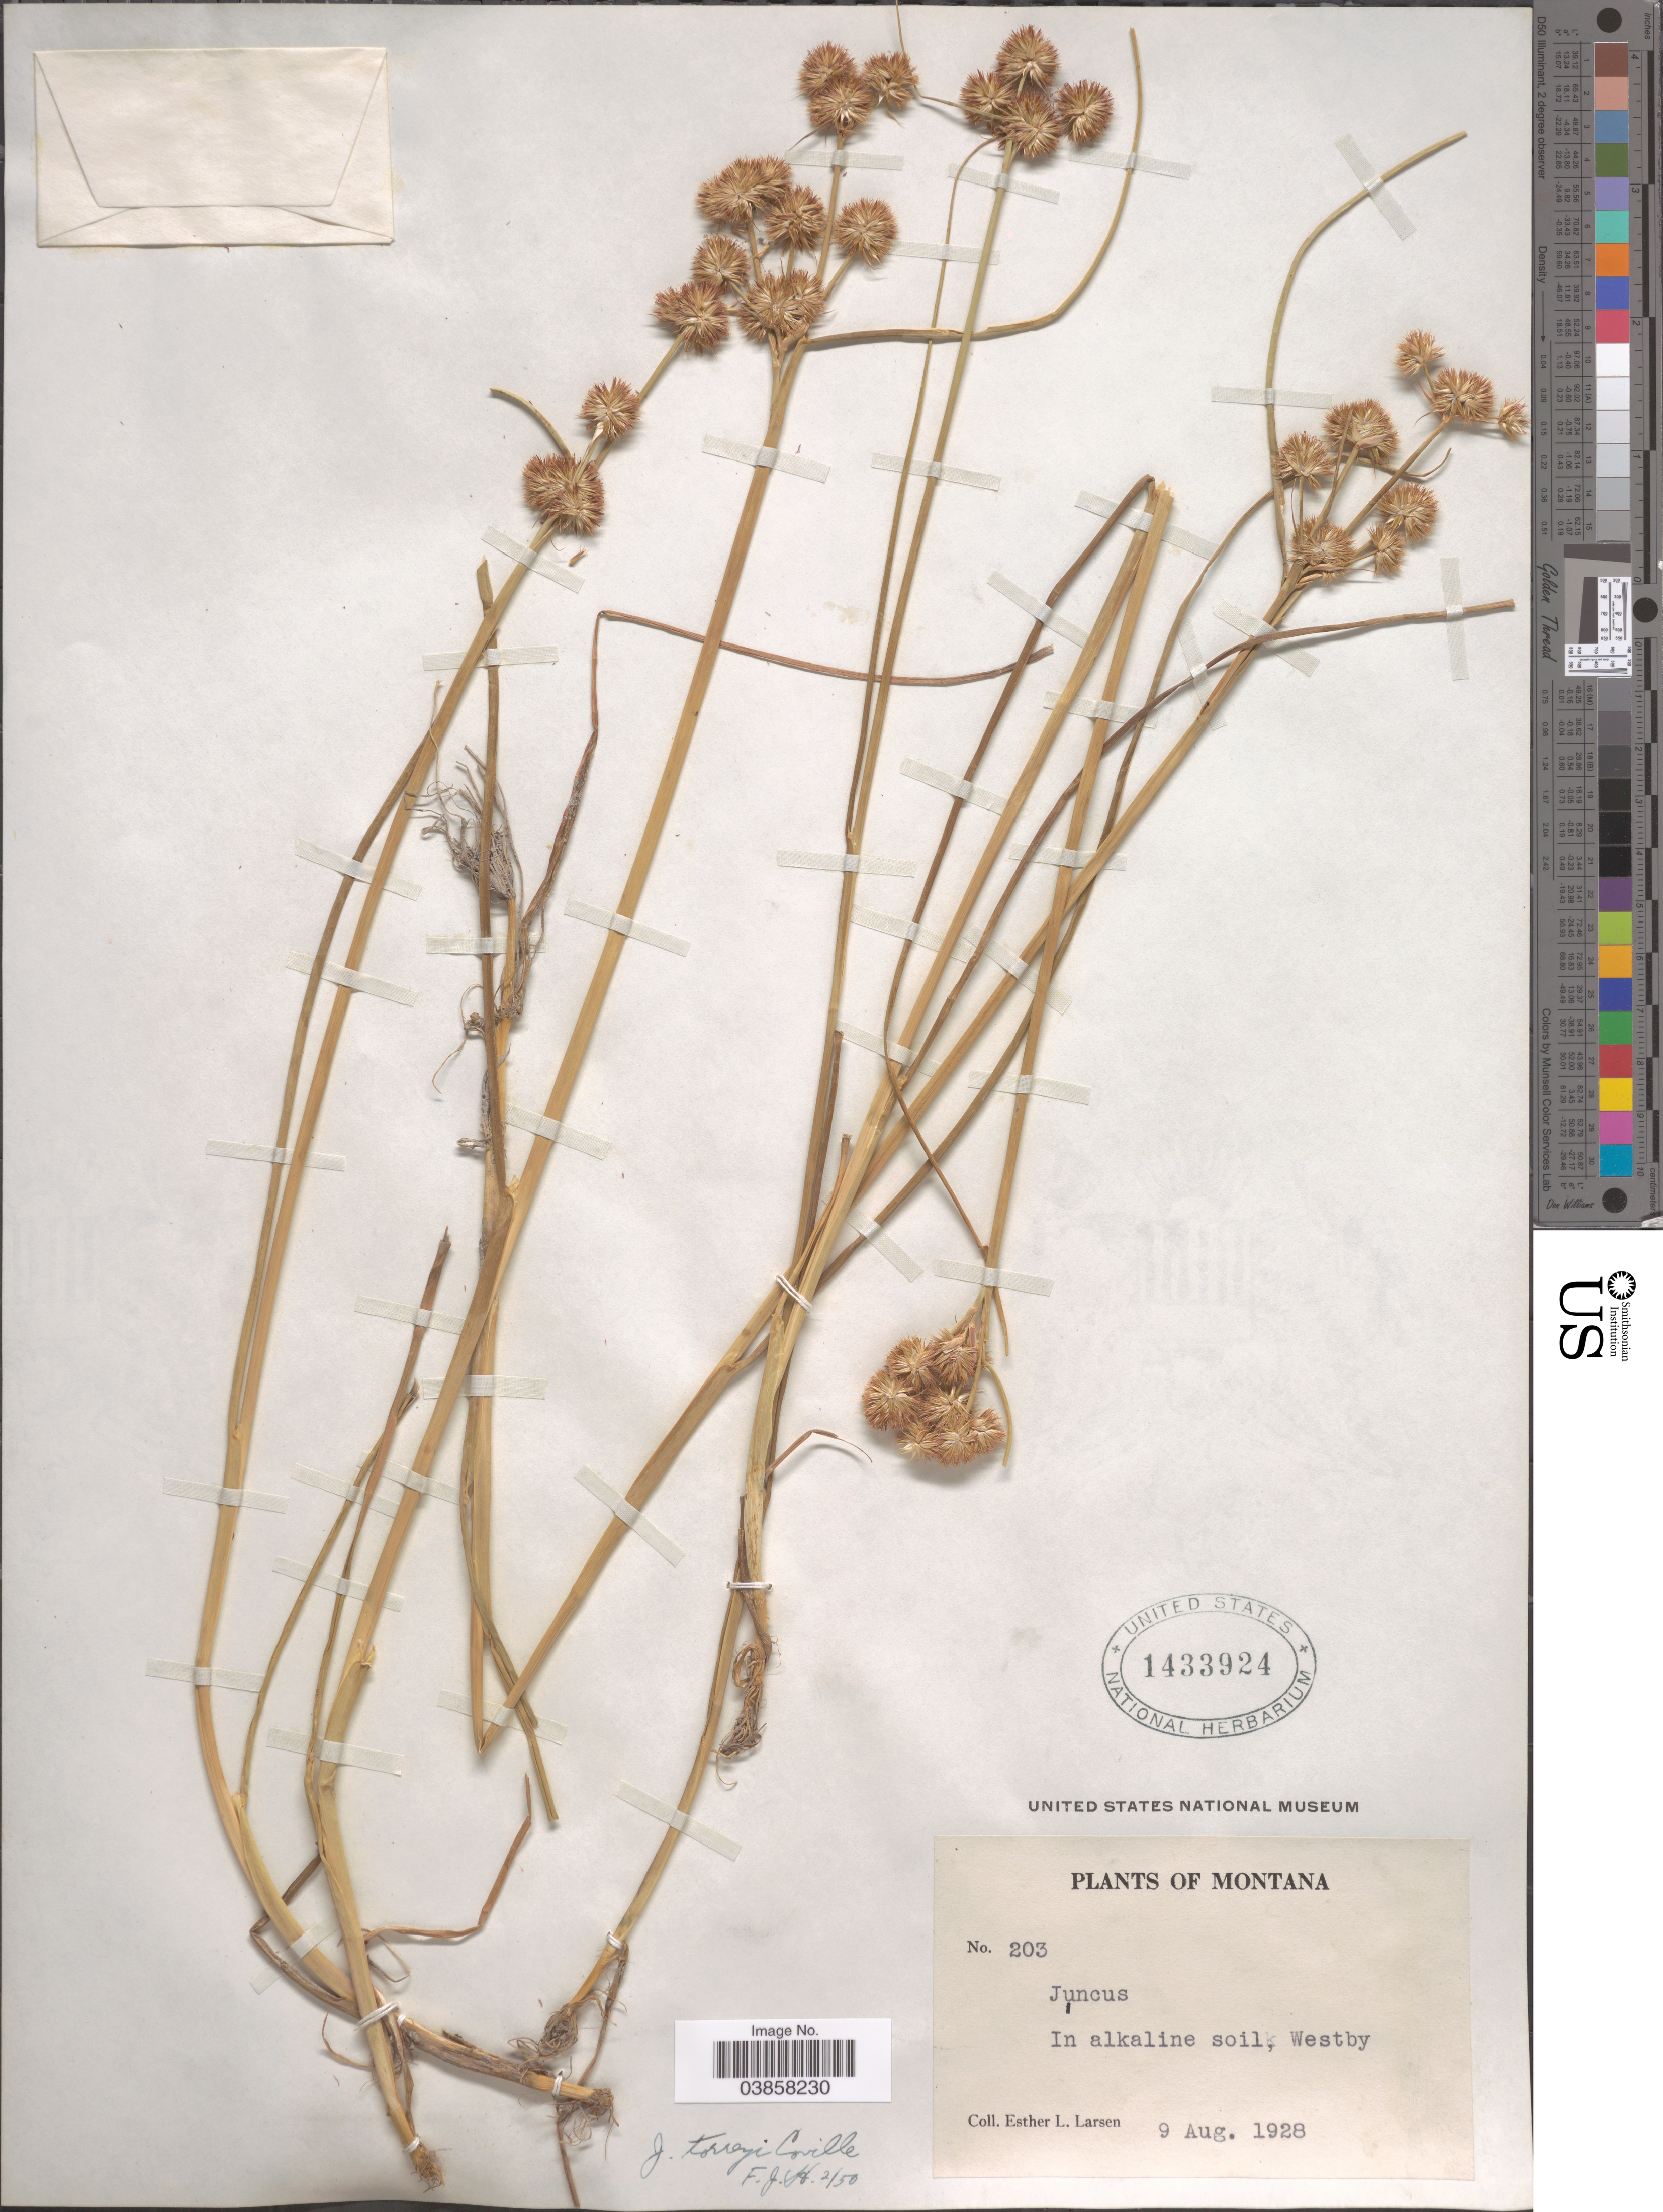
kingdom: Plantae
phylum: Tracheophyta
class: Liliopsida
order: Poales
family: Juncaceae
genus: Juncus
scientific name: Juncus torreyi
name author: Coville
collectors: E. Larsen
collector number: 203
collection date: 1928-08-09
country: United States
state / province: Montana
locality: Westby.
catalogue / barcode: US 1433924